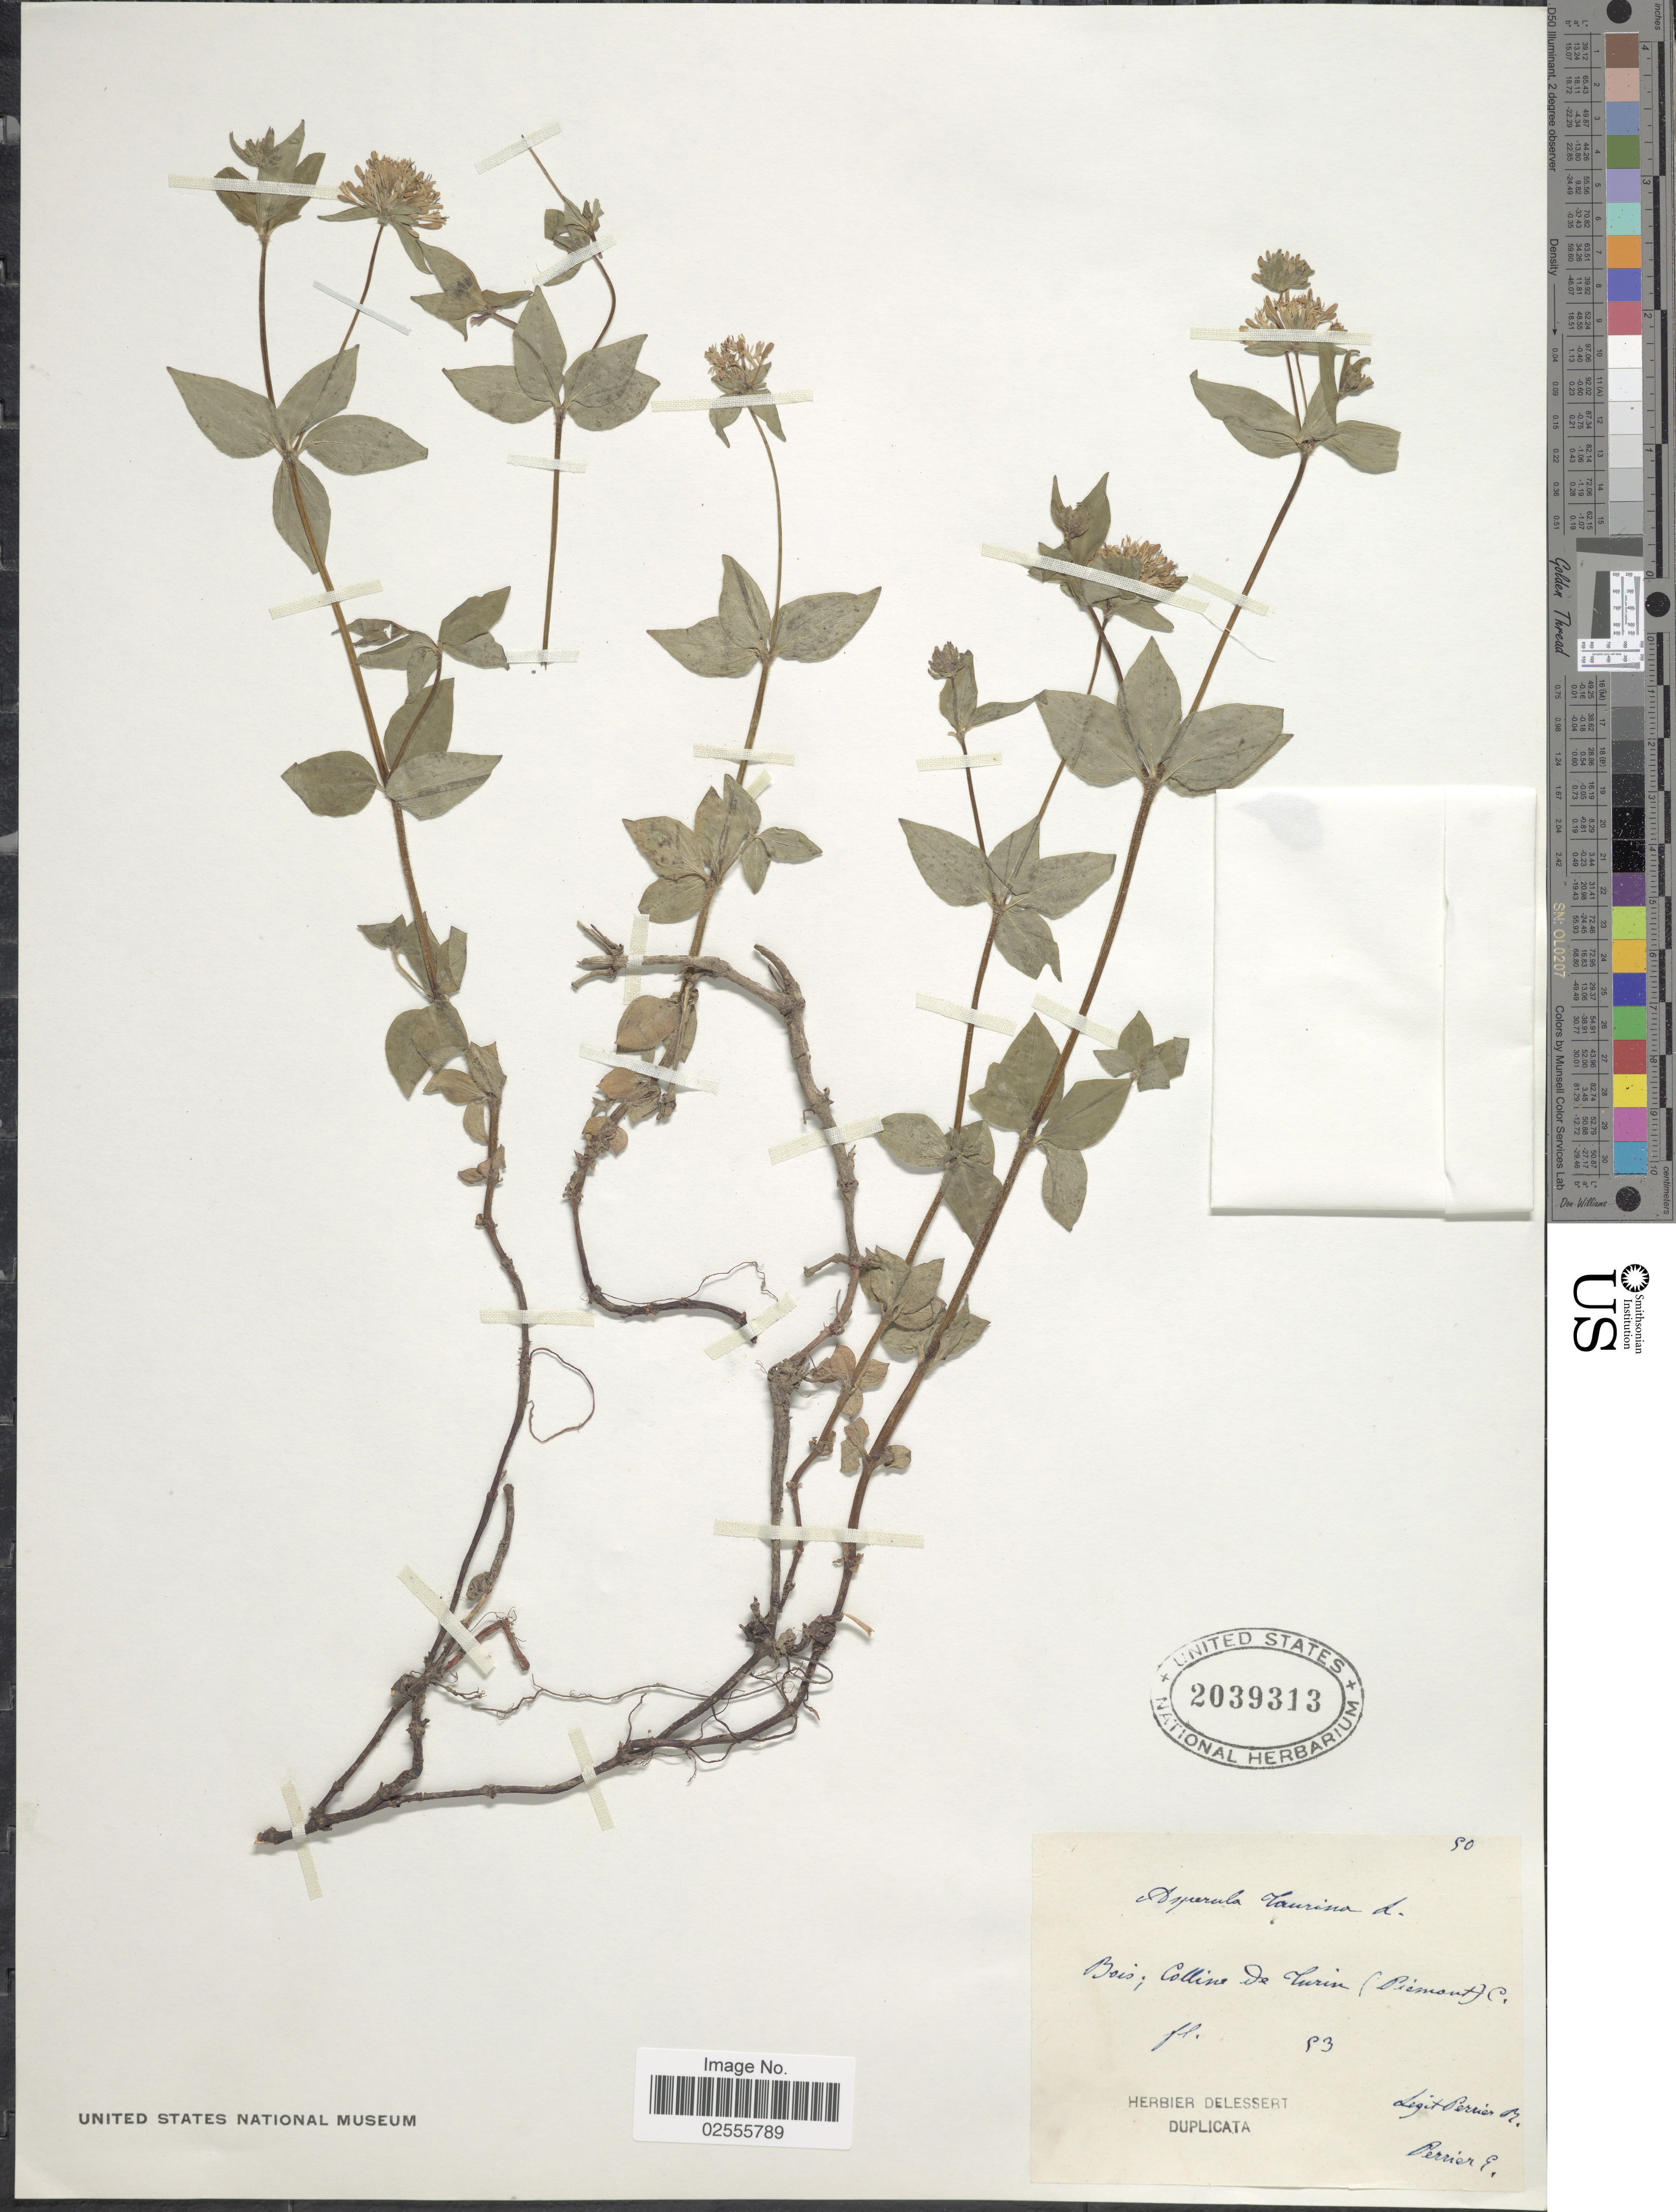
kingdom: Plantae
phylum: Tracheophyta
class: Magnoliopsida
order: Gentianales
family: Rubiaceae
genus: Asperula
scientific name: Asperula taurina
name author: L.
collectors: Perrier & E. Perrier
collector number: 90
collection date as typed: Transcribed d/m/y: //93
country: Italy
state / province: Piedmont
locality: Bois; Colline de Turin (Piemont) C.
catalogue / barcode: US 2039313